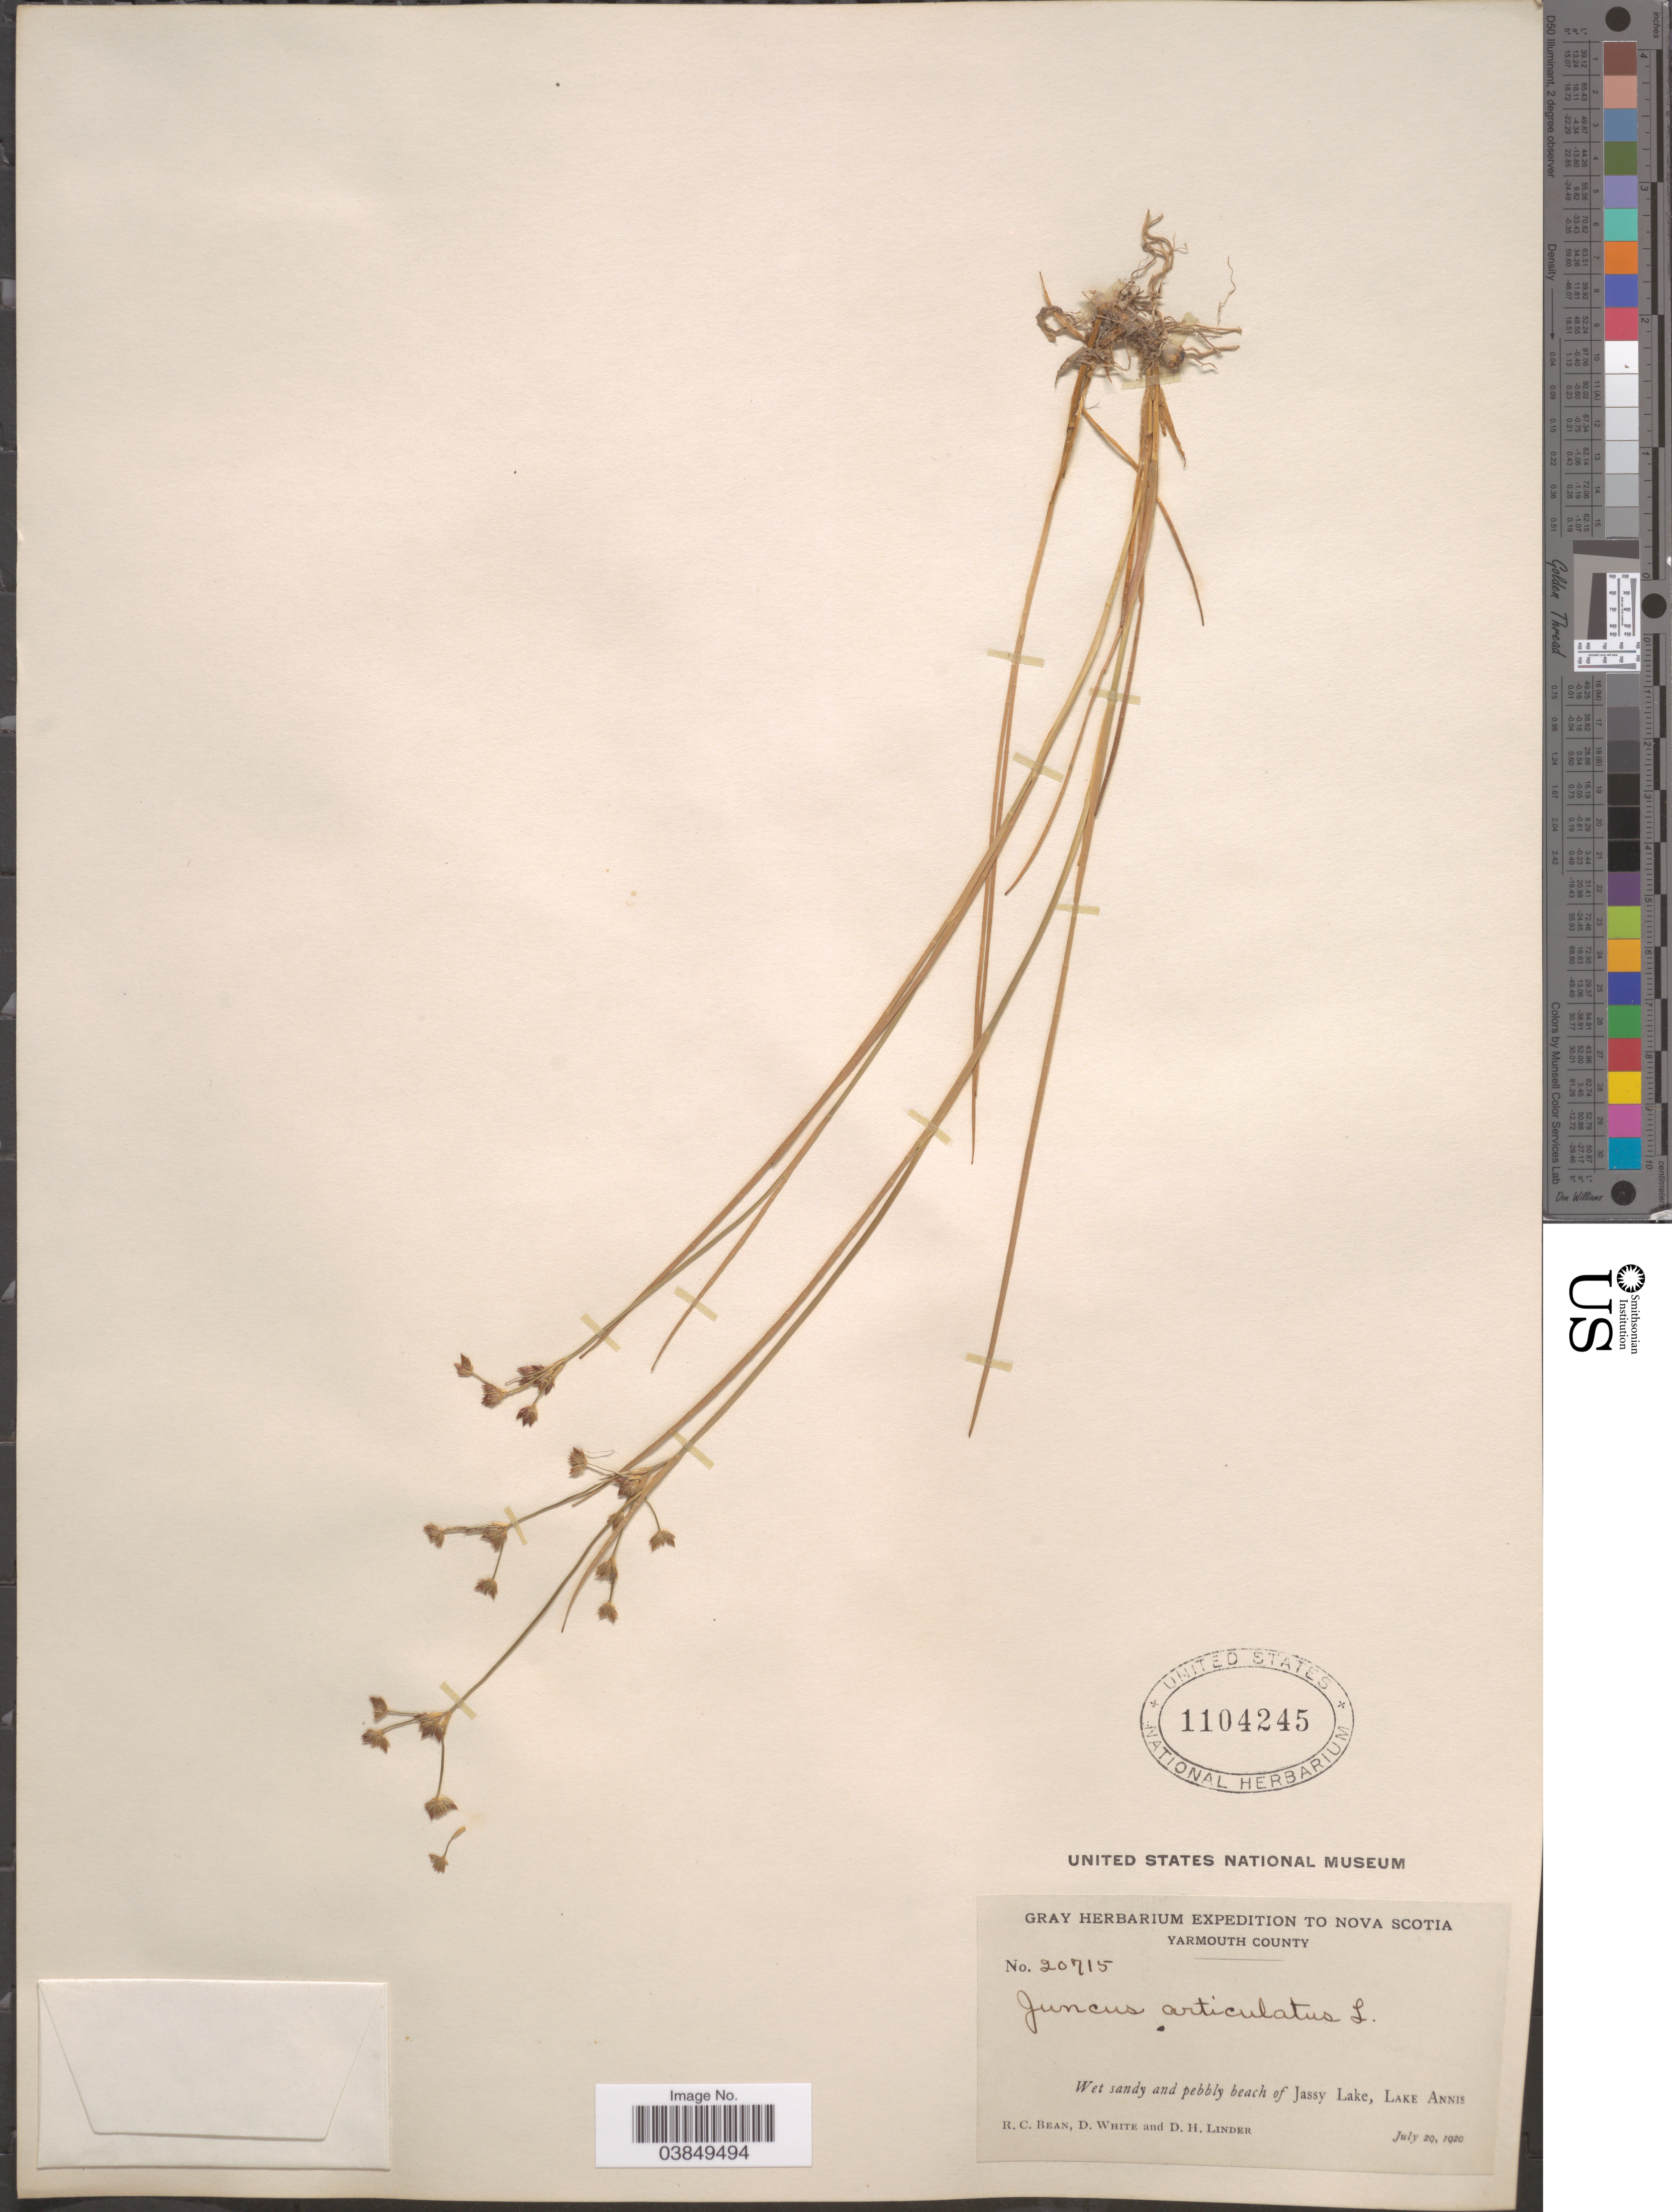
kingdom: Plantae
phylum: Tracheophyta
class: Liliopsida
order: Poales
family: Juncaceae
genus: Juncus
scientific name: Juncus articulatus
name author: L.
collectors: R. Bean, D. White & D. Linder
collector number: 20715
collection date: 1920-07-29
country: Canada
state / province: Nova Scotia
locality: Yarmouth County. Jassy Lake, Lake Annis.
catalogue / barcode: US 1104245